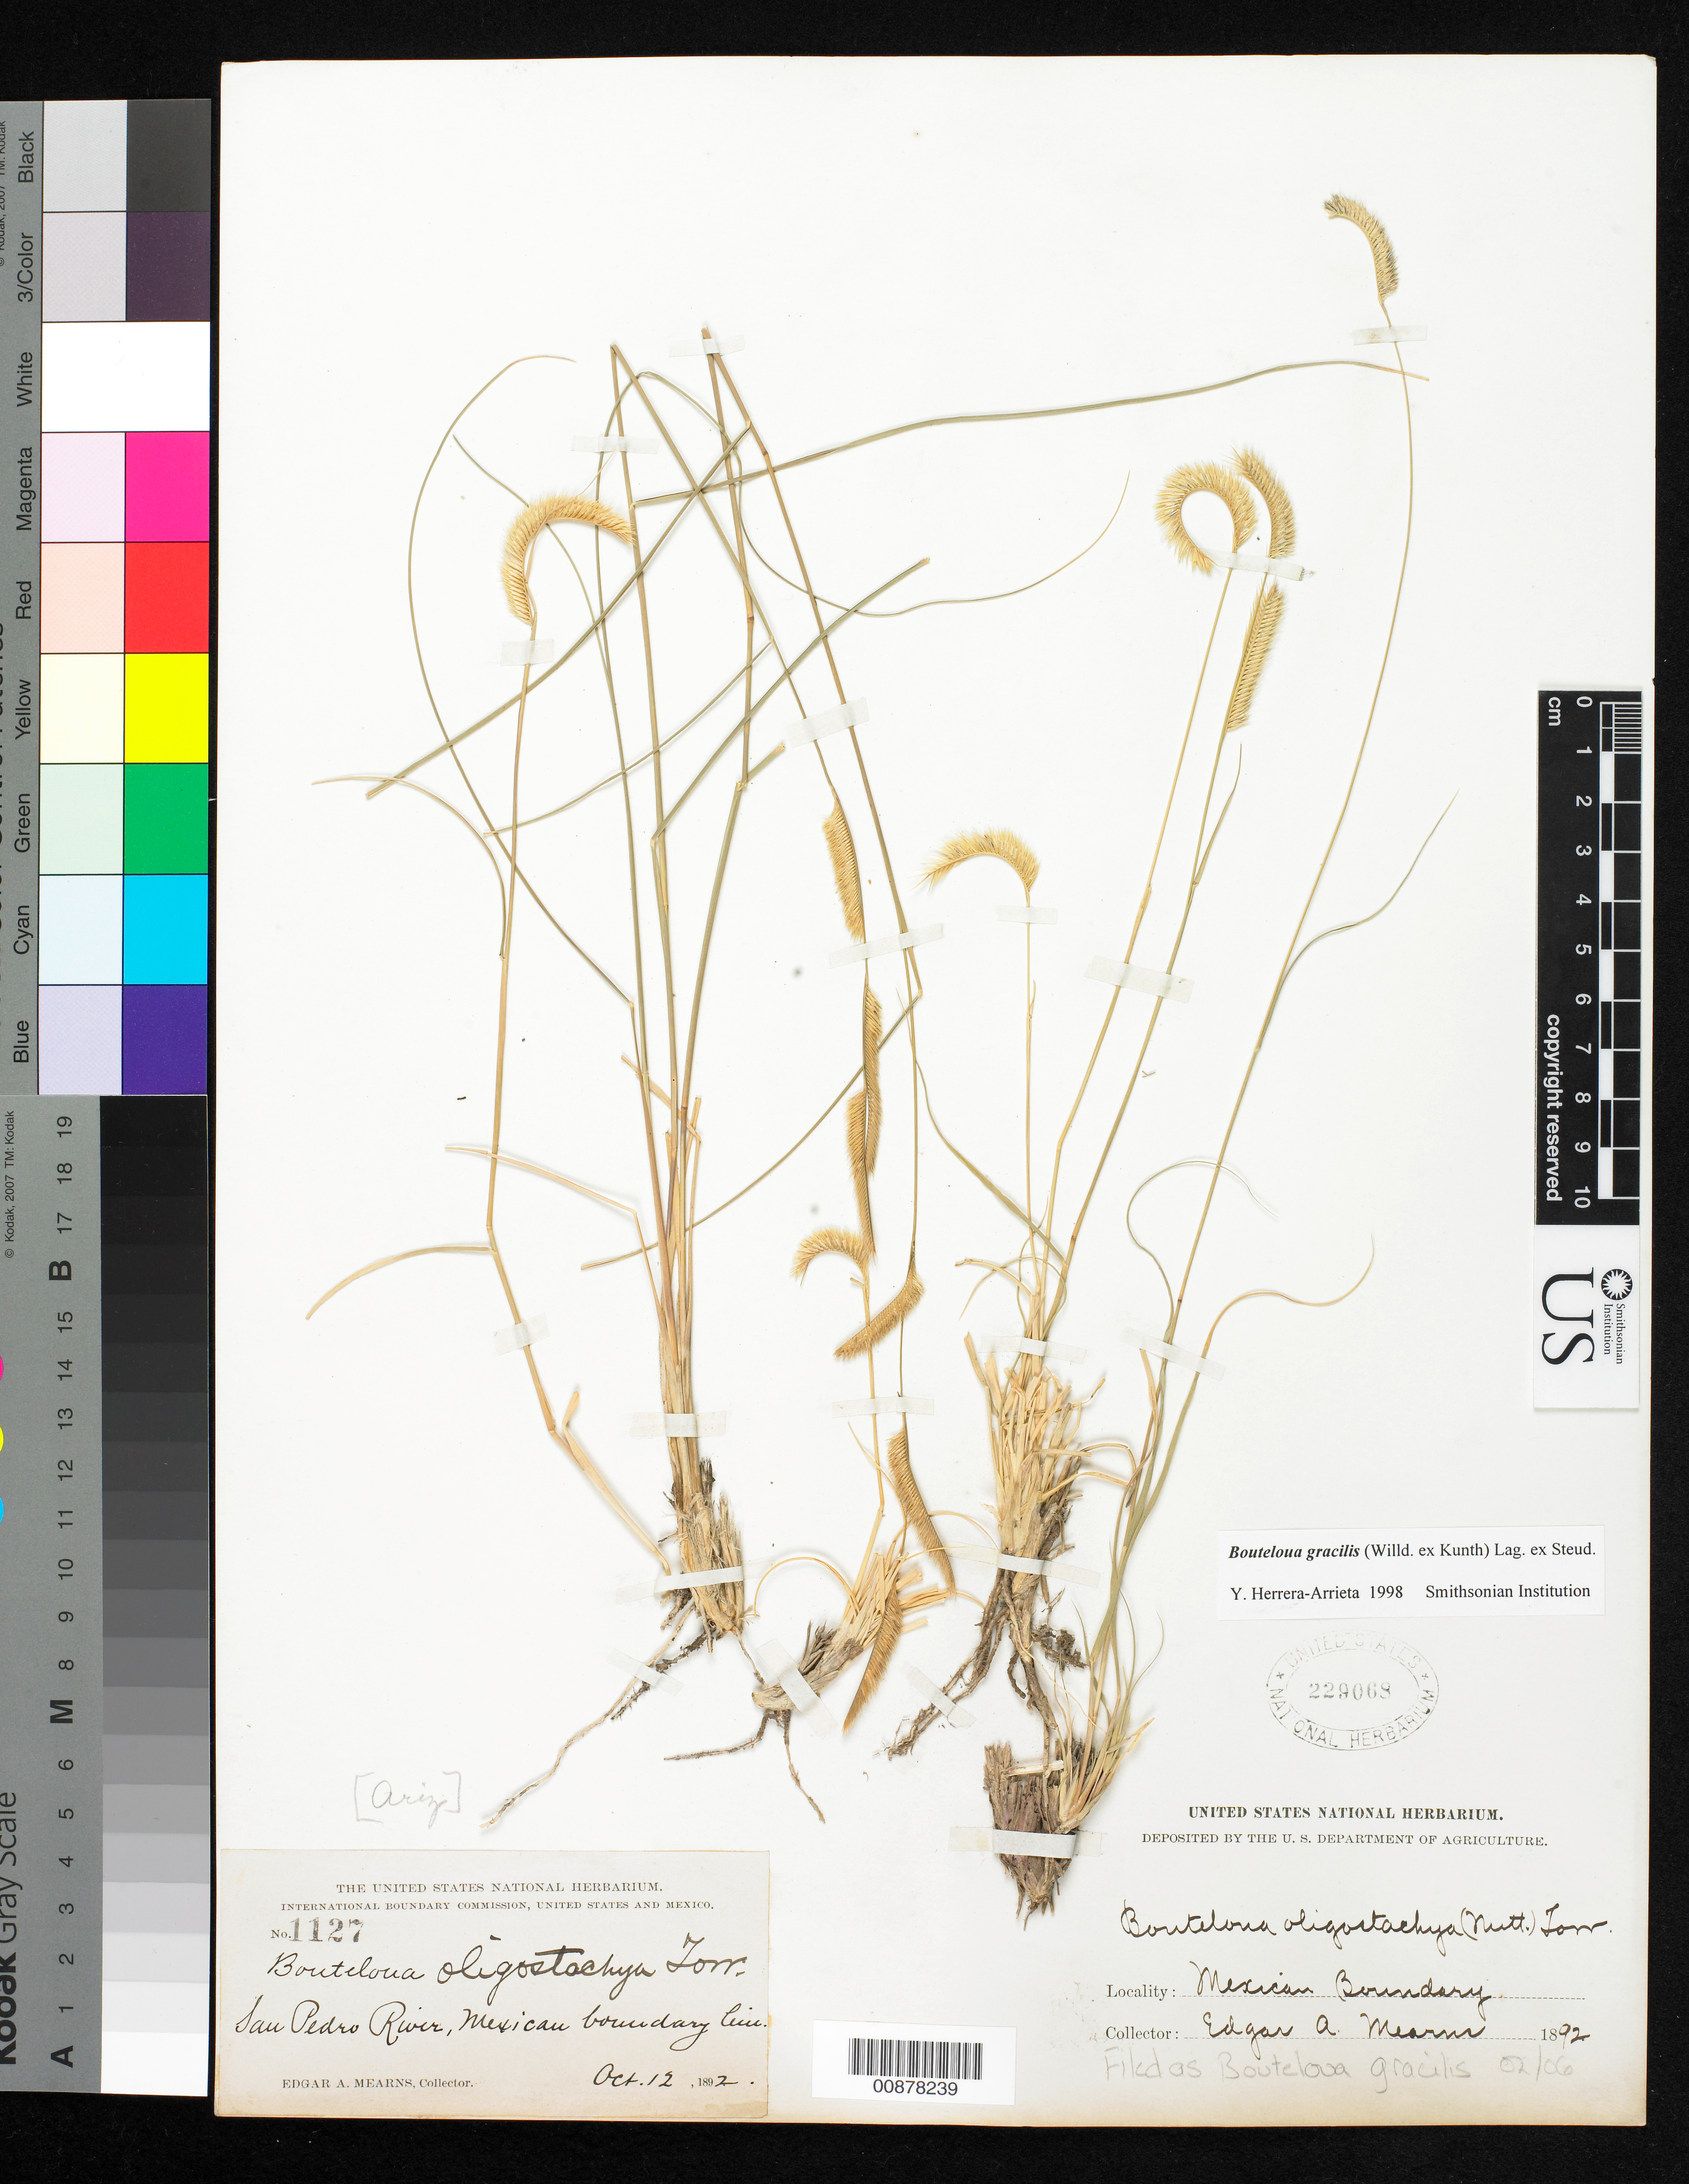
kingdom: Plantae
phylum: Tracheophyta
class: Liliopsida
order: Poales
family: Poaceae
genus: Bouteloua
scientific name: Bouteloua gracilis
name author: (Kunth) Lag. ex Griffiths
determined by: Herrera Arrieta, Y., (CIIDIR), Instituto Politecnico Nacional (MEXICO)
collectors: E. A. Mearns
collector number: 1127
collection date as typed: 12 Oct 1892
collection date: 1892-10-12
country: United States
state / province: Arizona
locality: San Pedro River, Mexican Boundary Line.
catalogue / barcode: US 229068